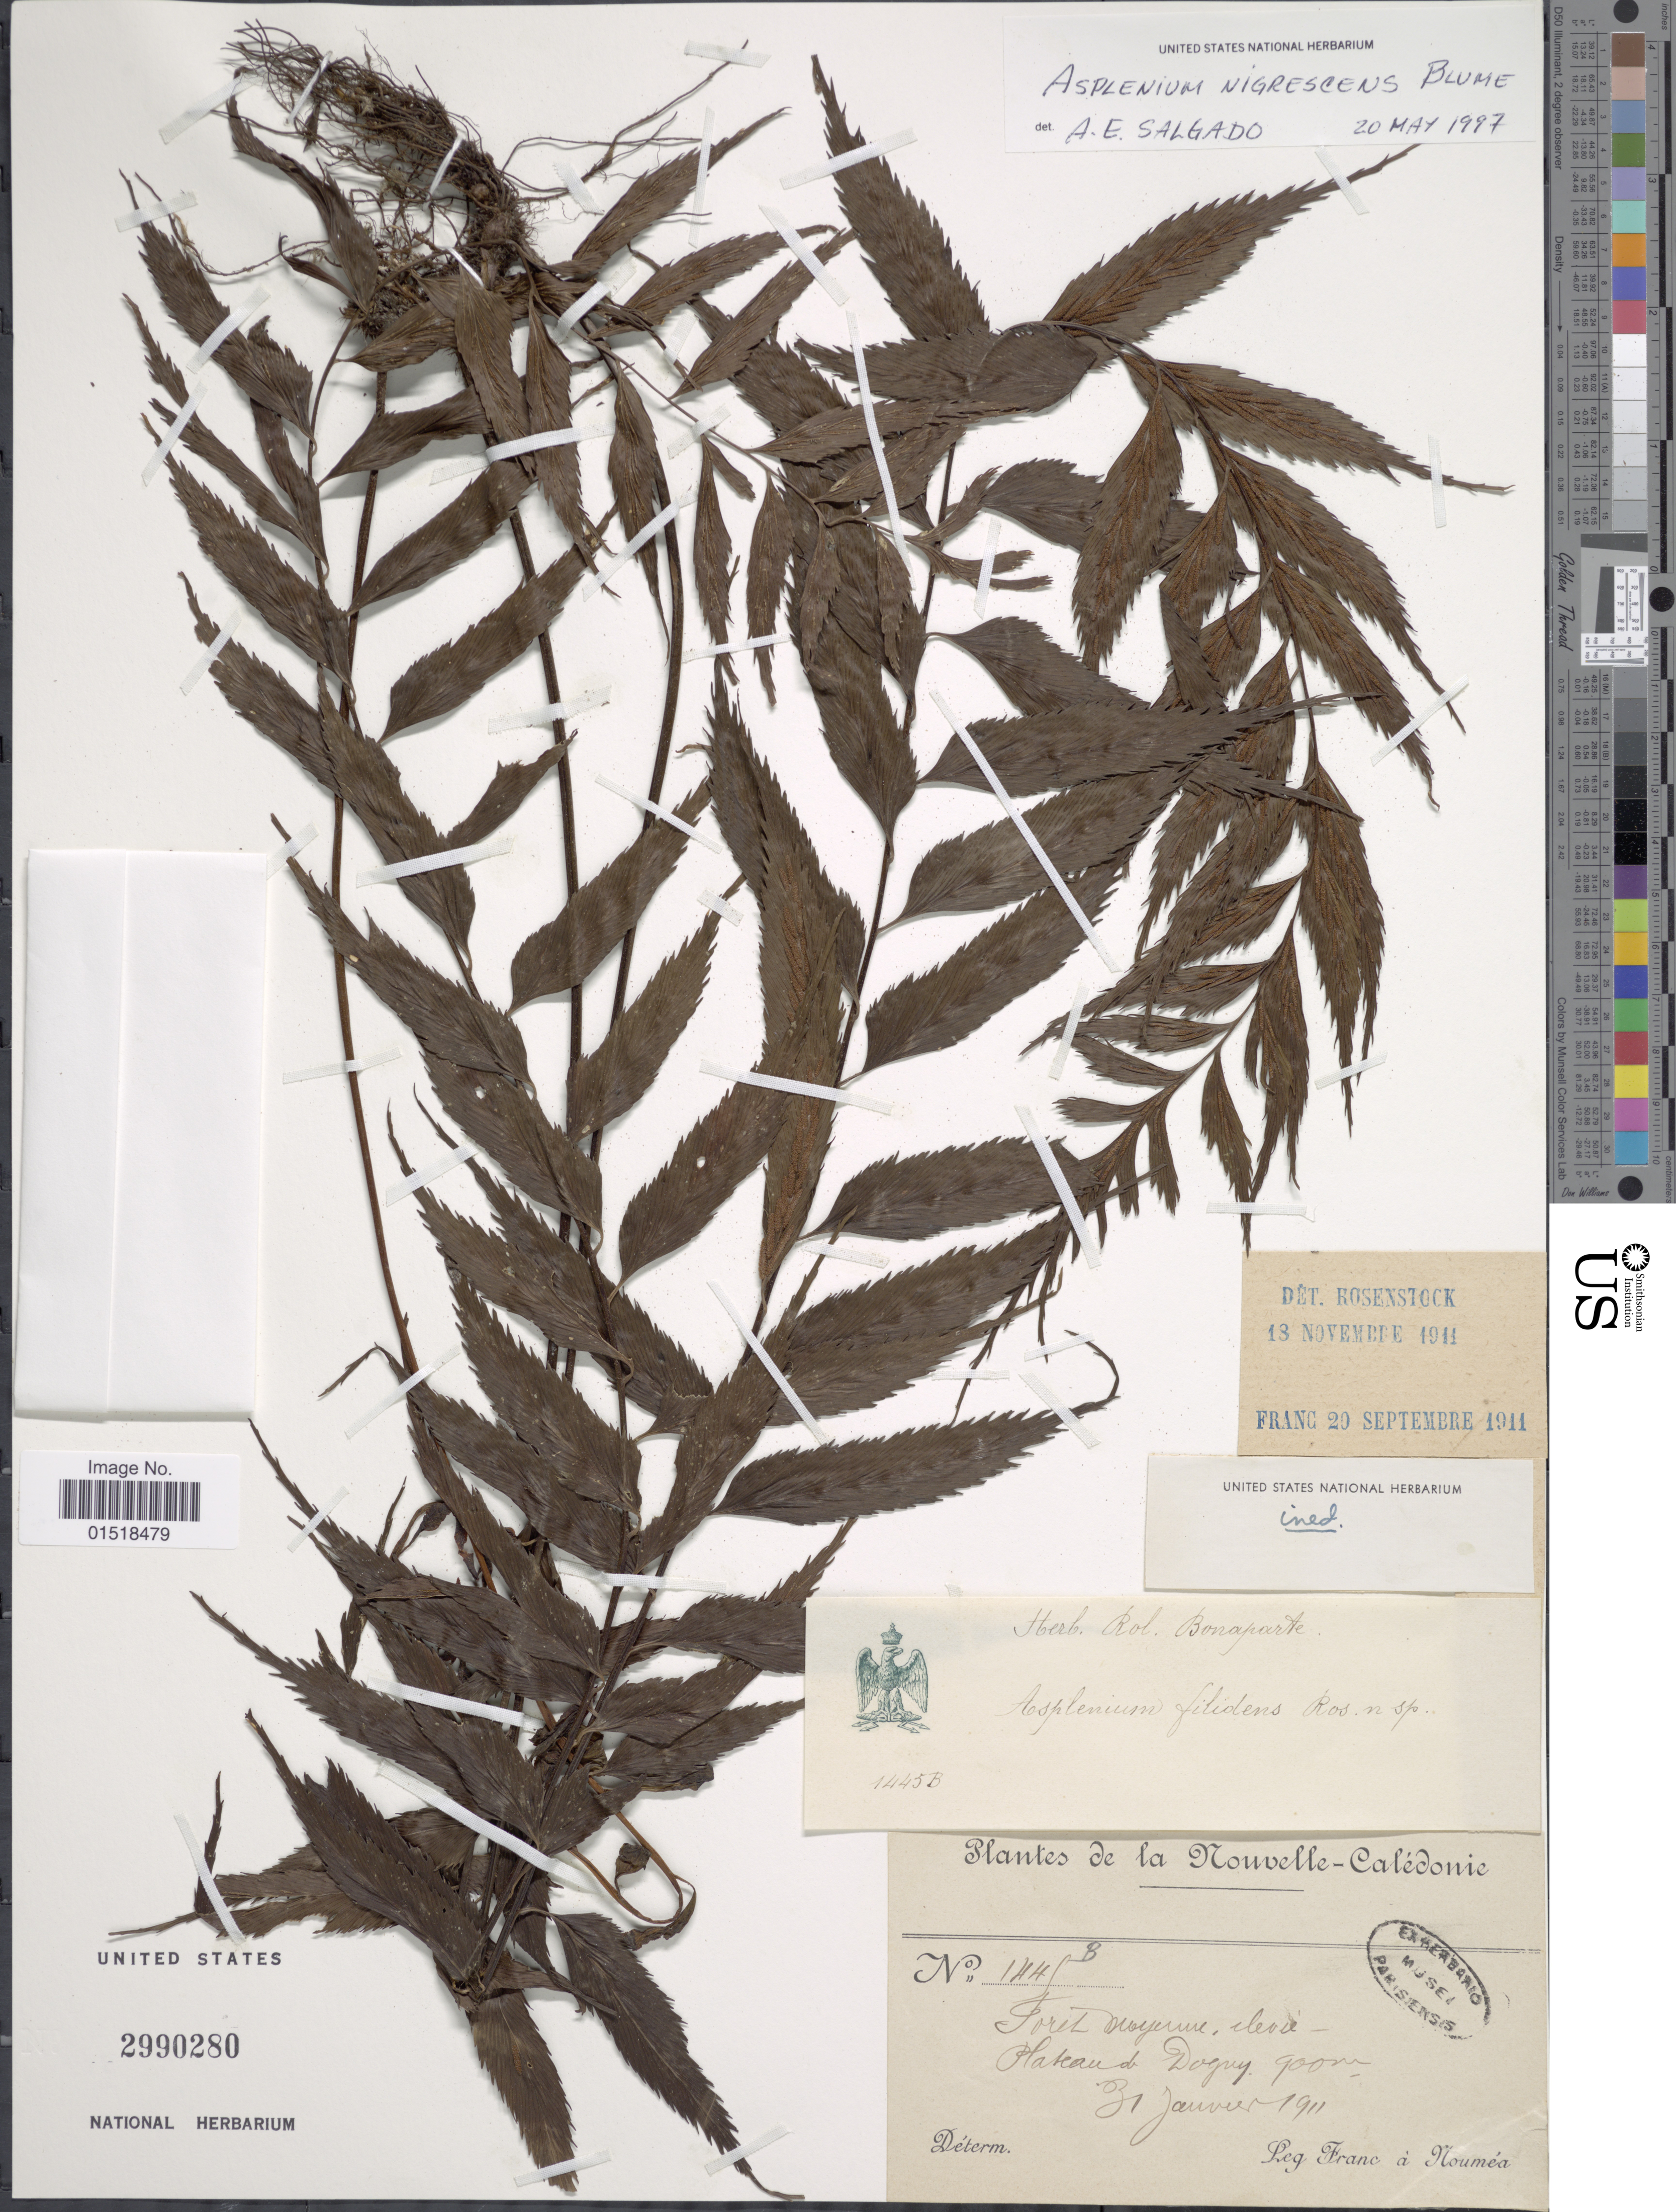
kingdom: Plantae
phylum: Tracheophyta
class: Polypodiopsida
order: Polypodiales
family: Aspleniaceae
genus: Asplenium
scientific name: Asplenium nigrescens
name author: Blume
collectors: Franc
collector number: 1445B*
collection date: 1911-01-31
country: New Caledonia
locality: Forêt moyenne, elevee- Plateau de Dogny.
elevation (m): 900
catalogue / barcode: US 2990280